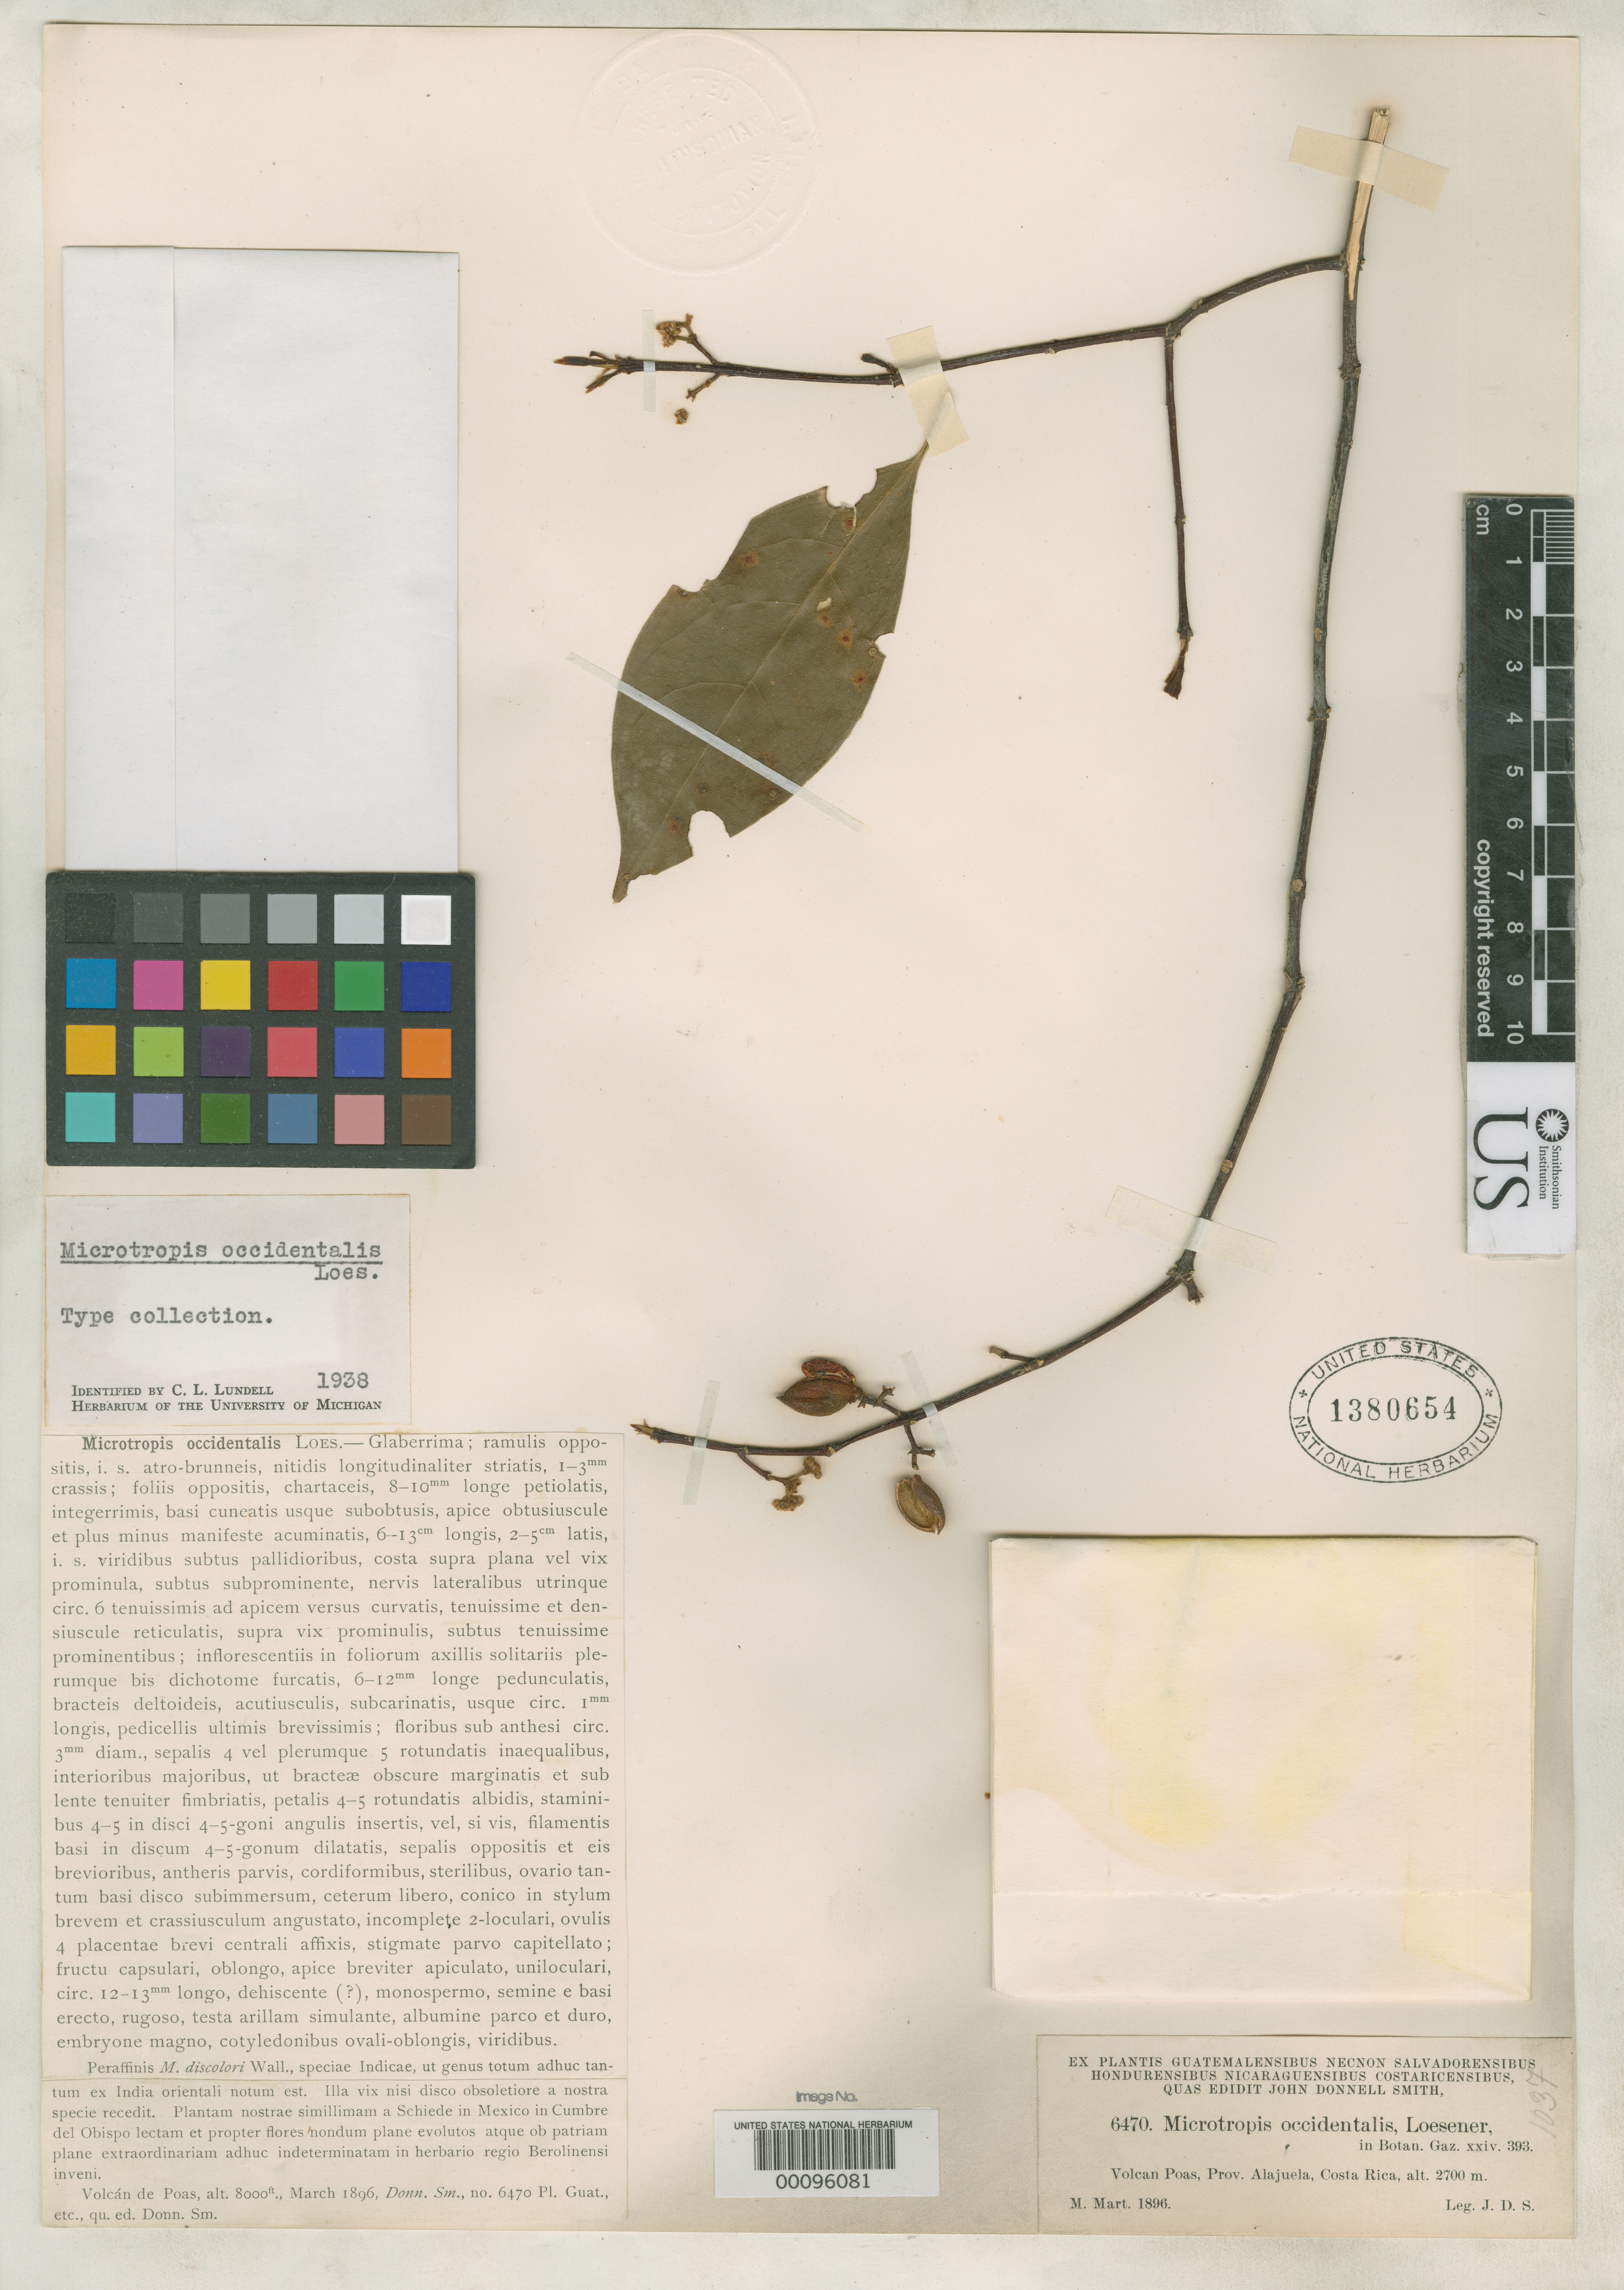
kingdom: Plantae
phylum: Tracheophyta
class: Magnoliopsida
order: Celastrales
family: Celastraceae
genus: Microtropis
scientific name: Microtropis occidentalis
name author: Loes.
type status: Type Collection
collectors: J. Donnell Smith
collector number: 6470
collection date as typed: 1896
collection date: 1896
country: Costa Rica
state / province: Alajuela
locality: Volcan Poás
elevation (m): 2438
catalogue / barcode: US 1380654